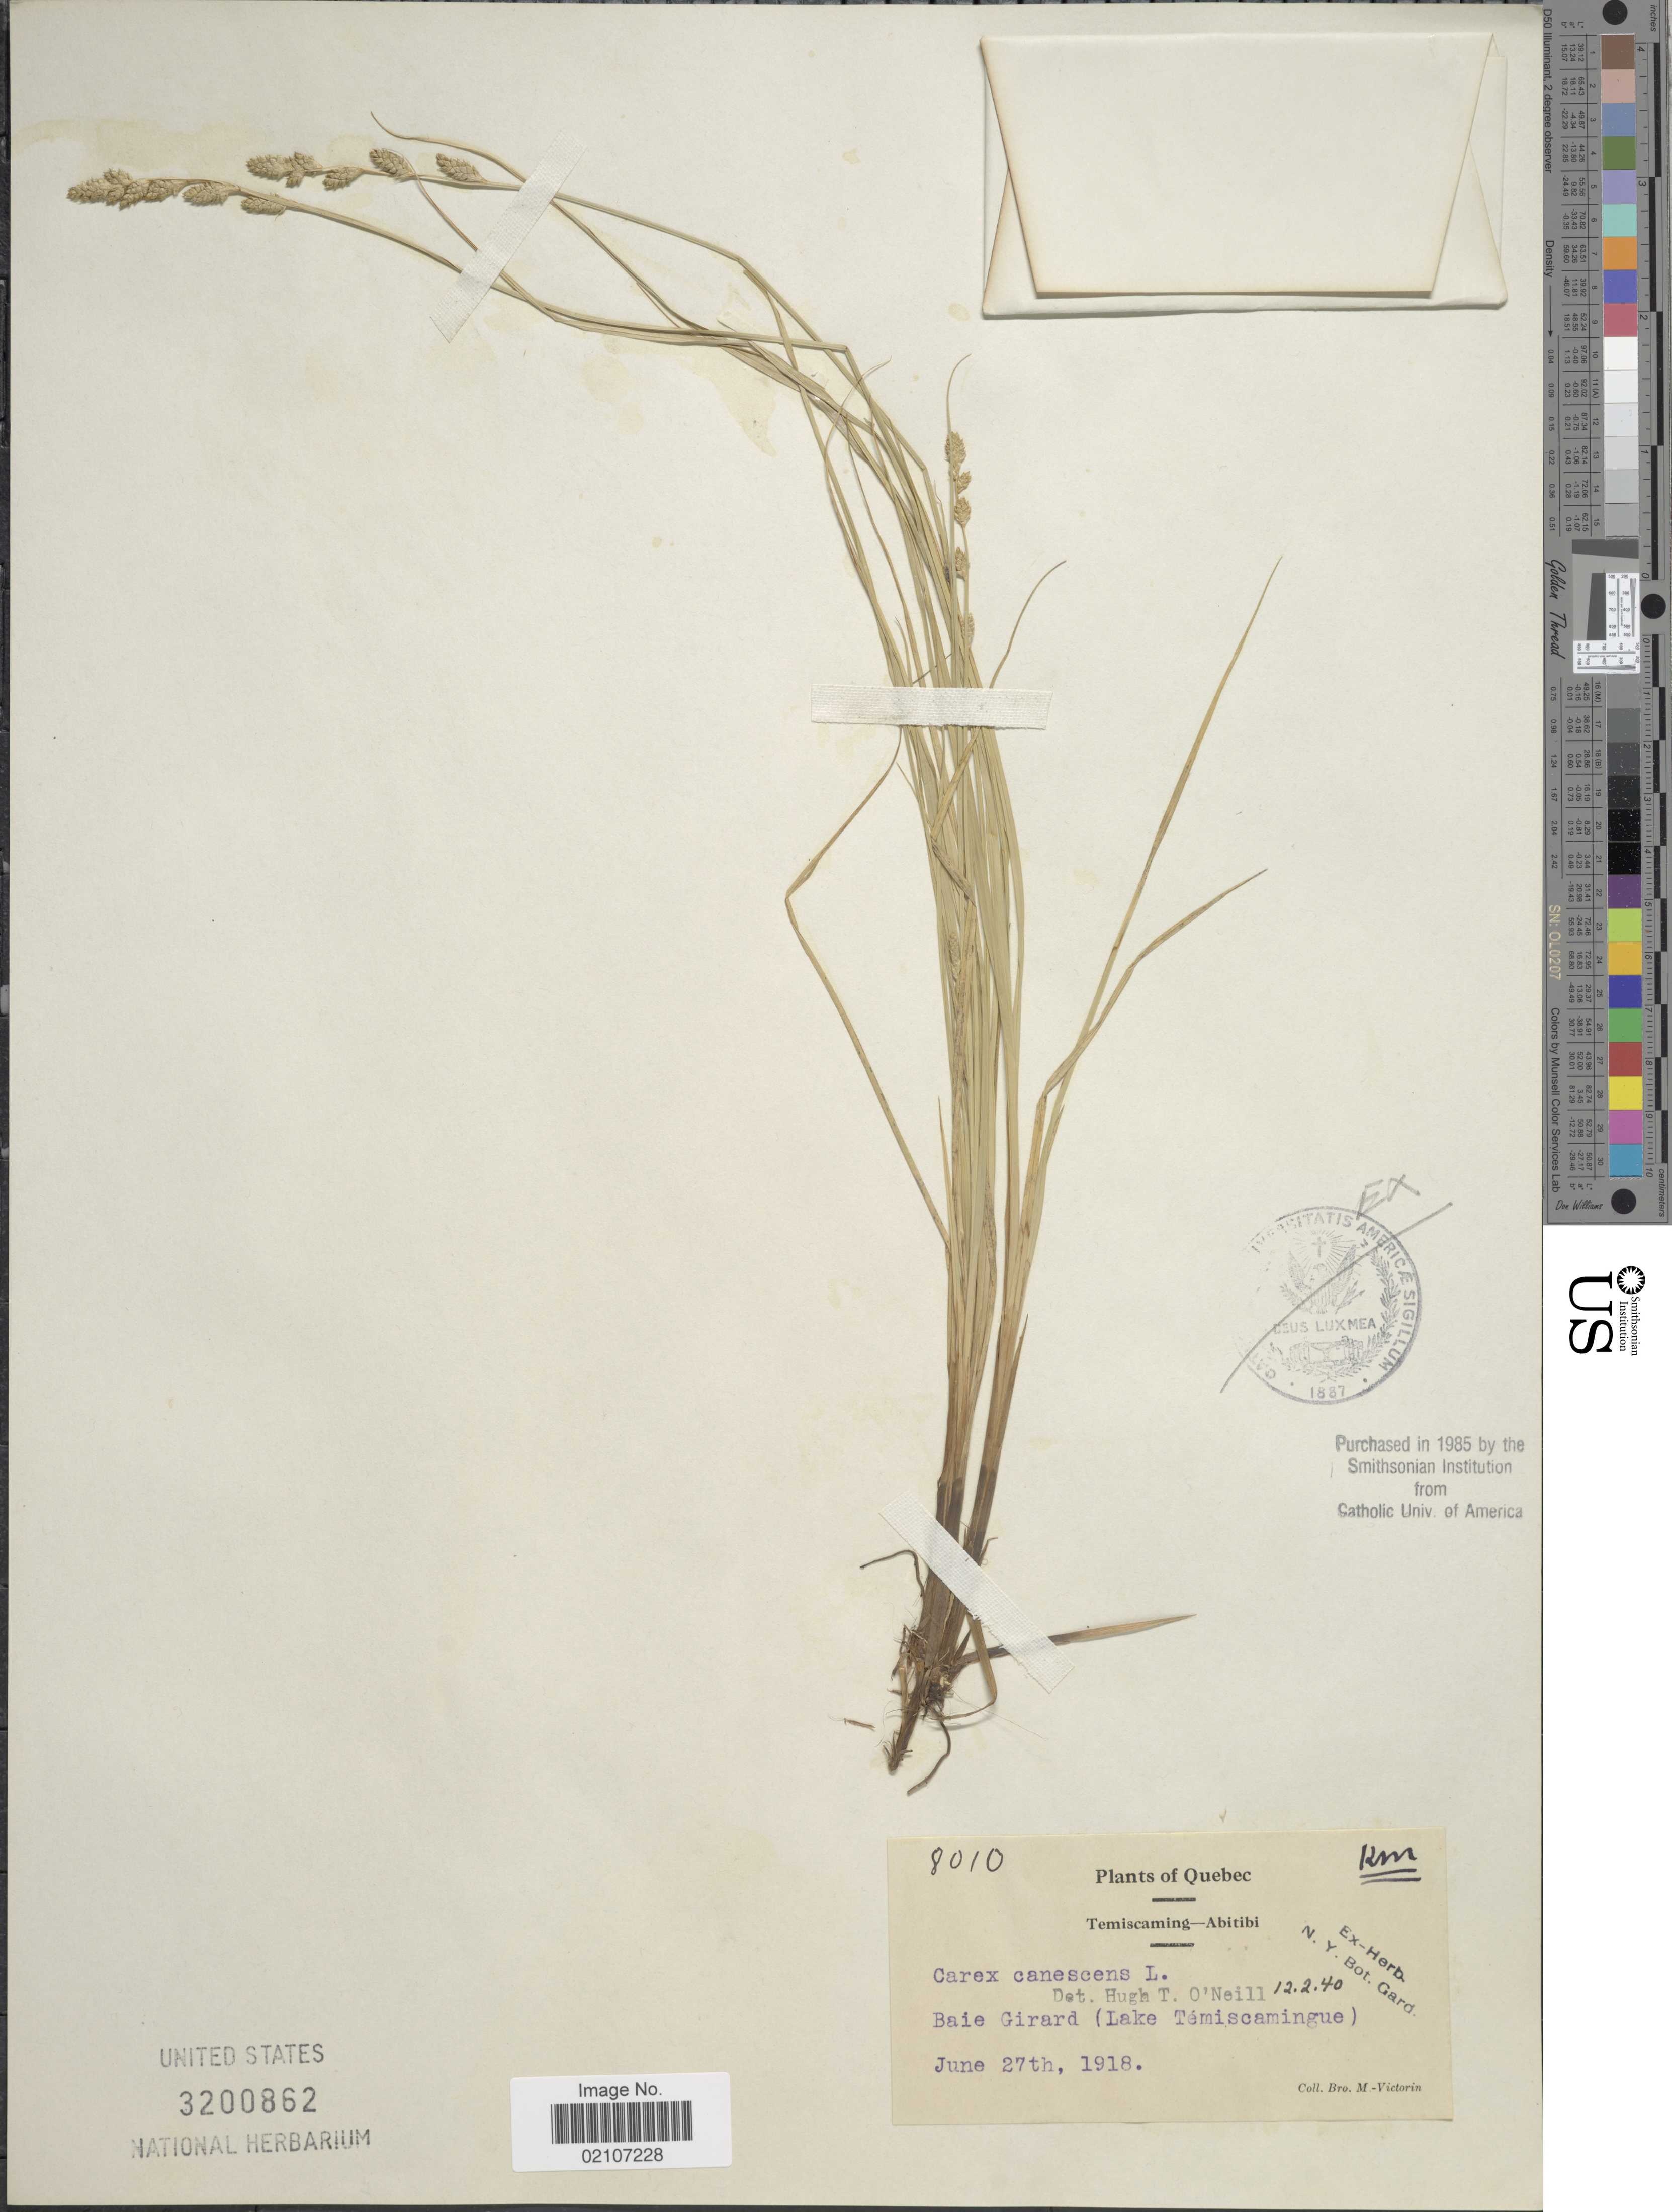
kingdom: Plantae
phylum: Tracheophyta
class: Liliopsida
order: Poales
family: Cyperaceae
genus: Carex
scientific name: Carex canescens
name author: L.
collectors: Fr. Marie-Victorin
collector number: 8010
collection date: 1918-06-27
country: Canada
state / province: Quebec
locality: Temiscaming-Abitibi. Baie Girard (Lake Temiscamingue)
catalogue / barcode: US 3200862